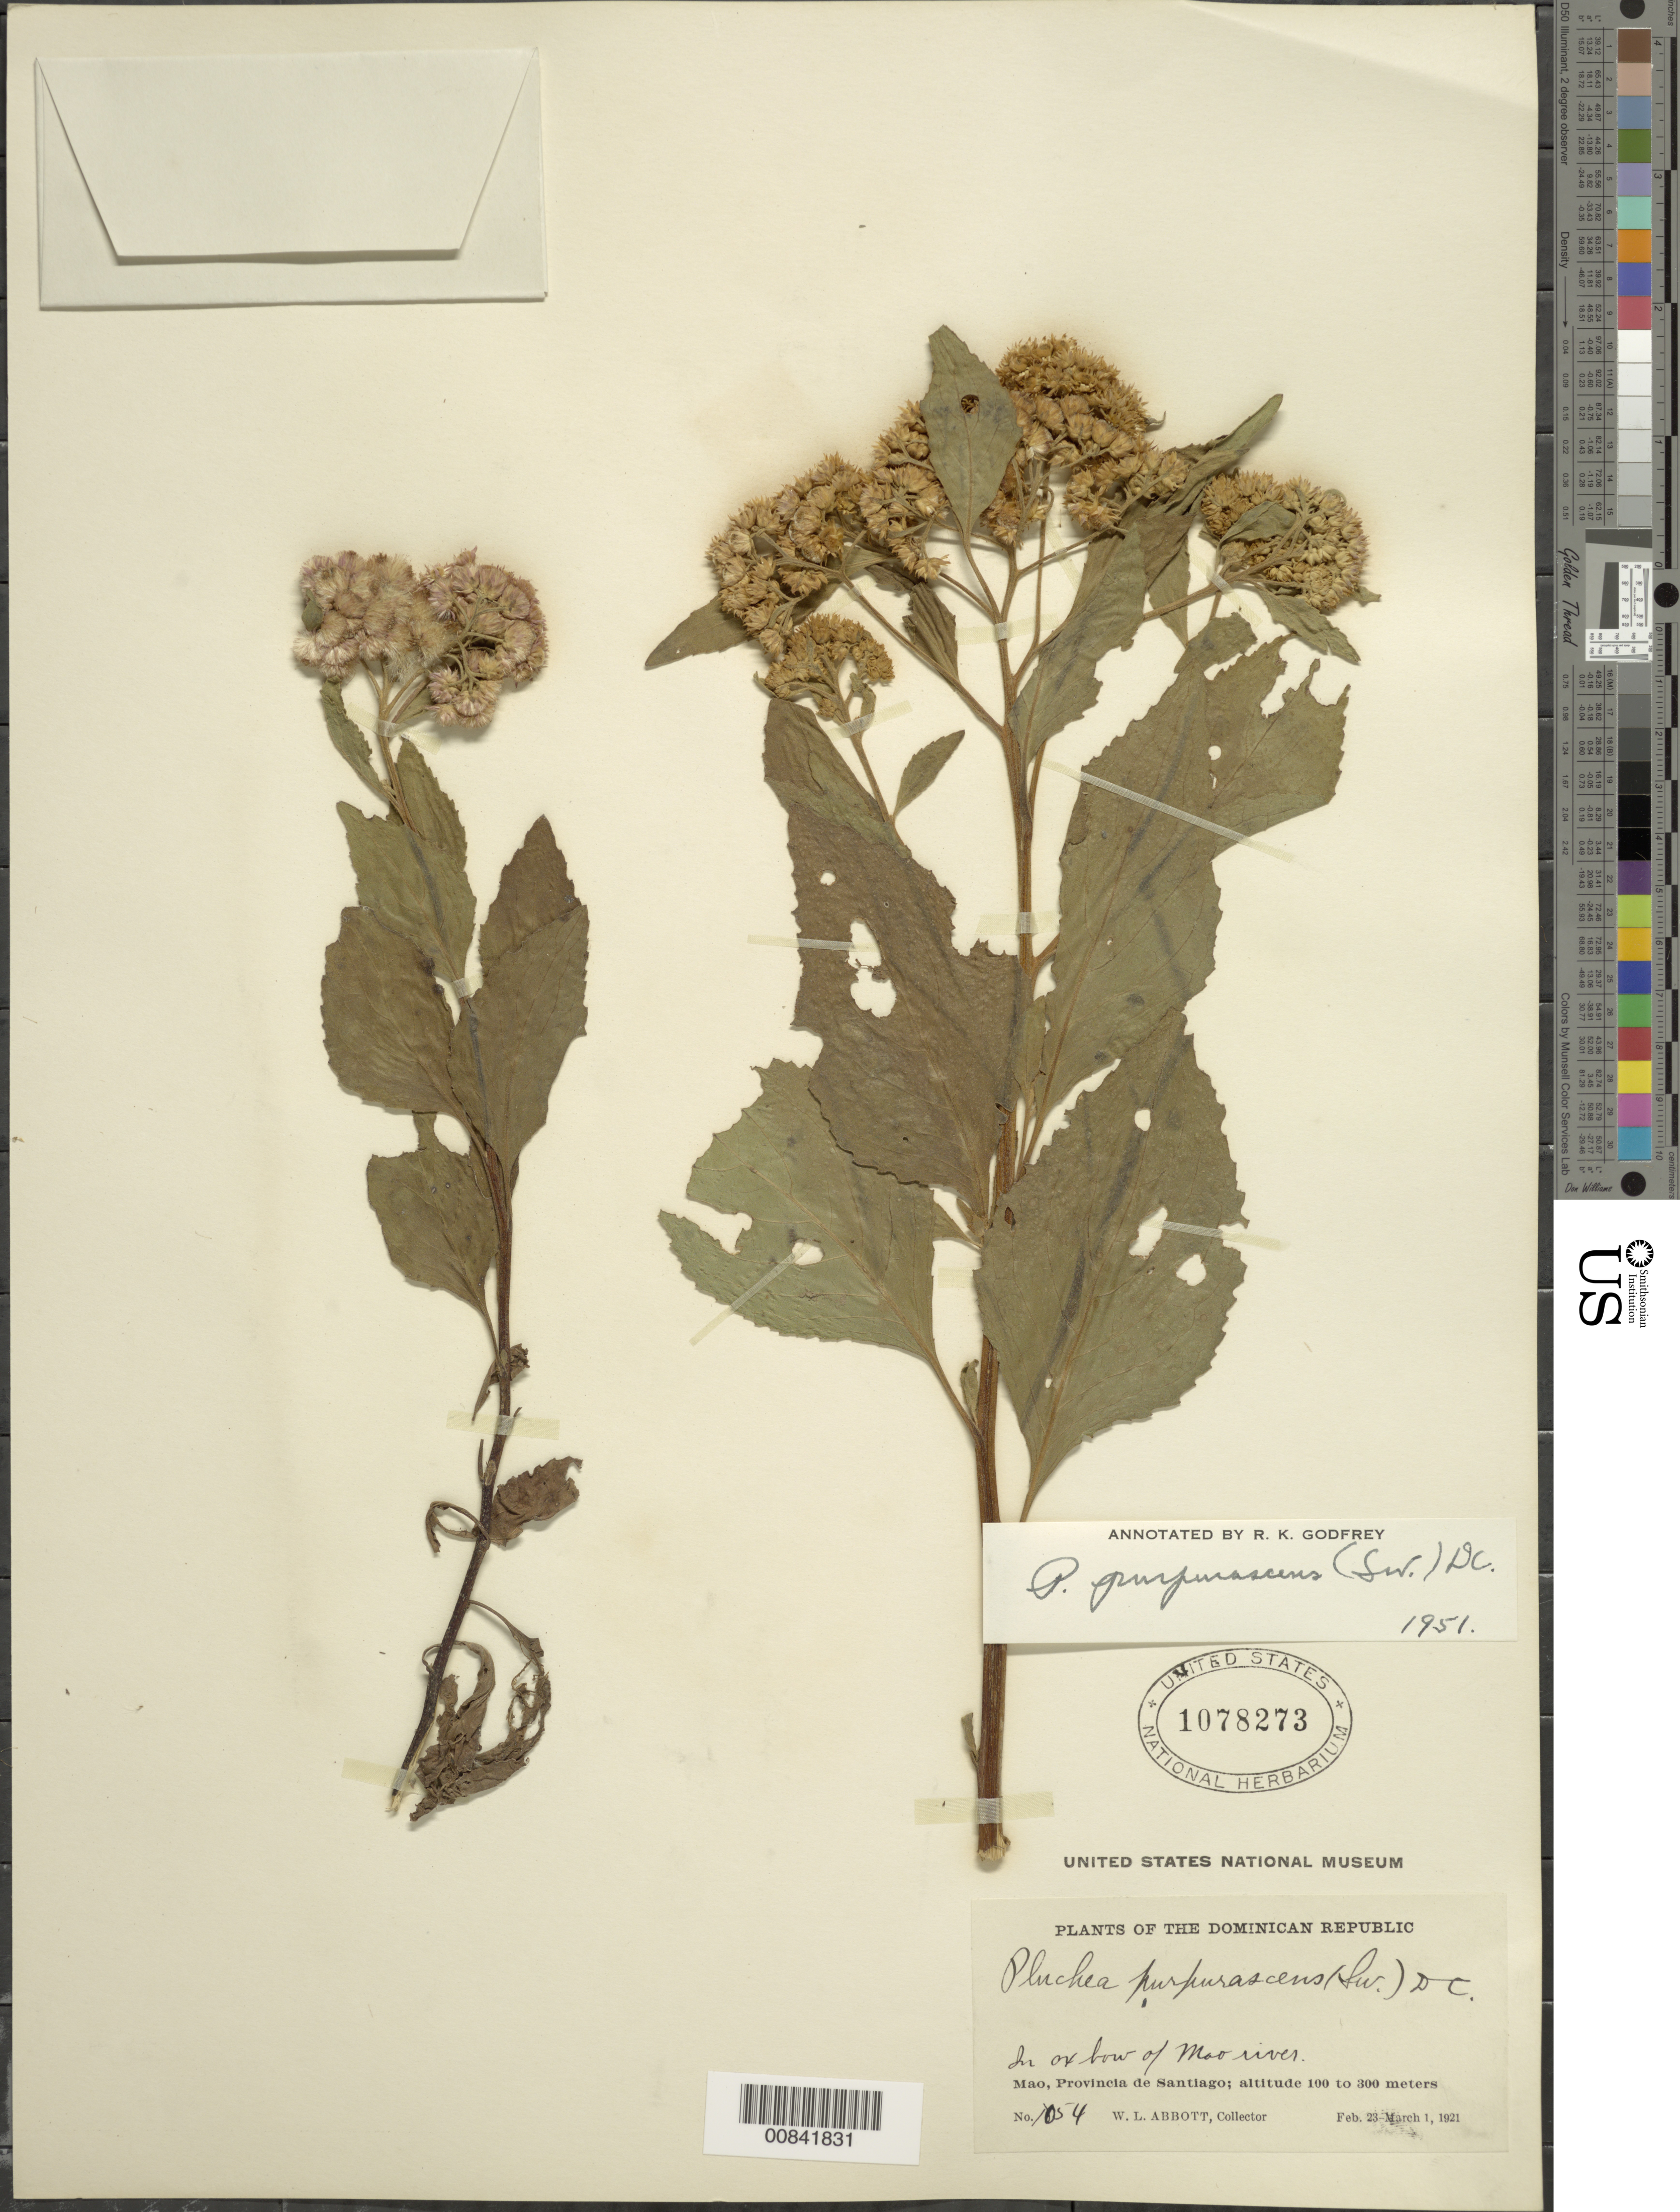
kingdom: Plantae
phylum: Tracheophyta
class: Magnoliopsida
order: Asterales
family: Asteraceae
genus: Pluchea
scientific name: Pluchea odorata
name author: (L.) Cass.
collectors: W. L. Abbott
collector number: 1054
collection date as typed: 23 Feb 1921 to 01 Mar 1921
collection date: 1921-02-23/1921-03-01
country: Dominican Republic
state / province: Santiago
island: Hispaniola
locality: Mao, Mao River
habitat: In oxbow of river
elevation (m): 100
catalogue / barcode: US 1078273